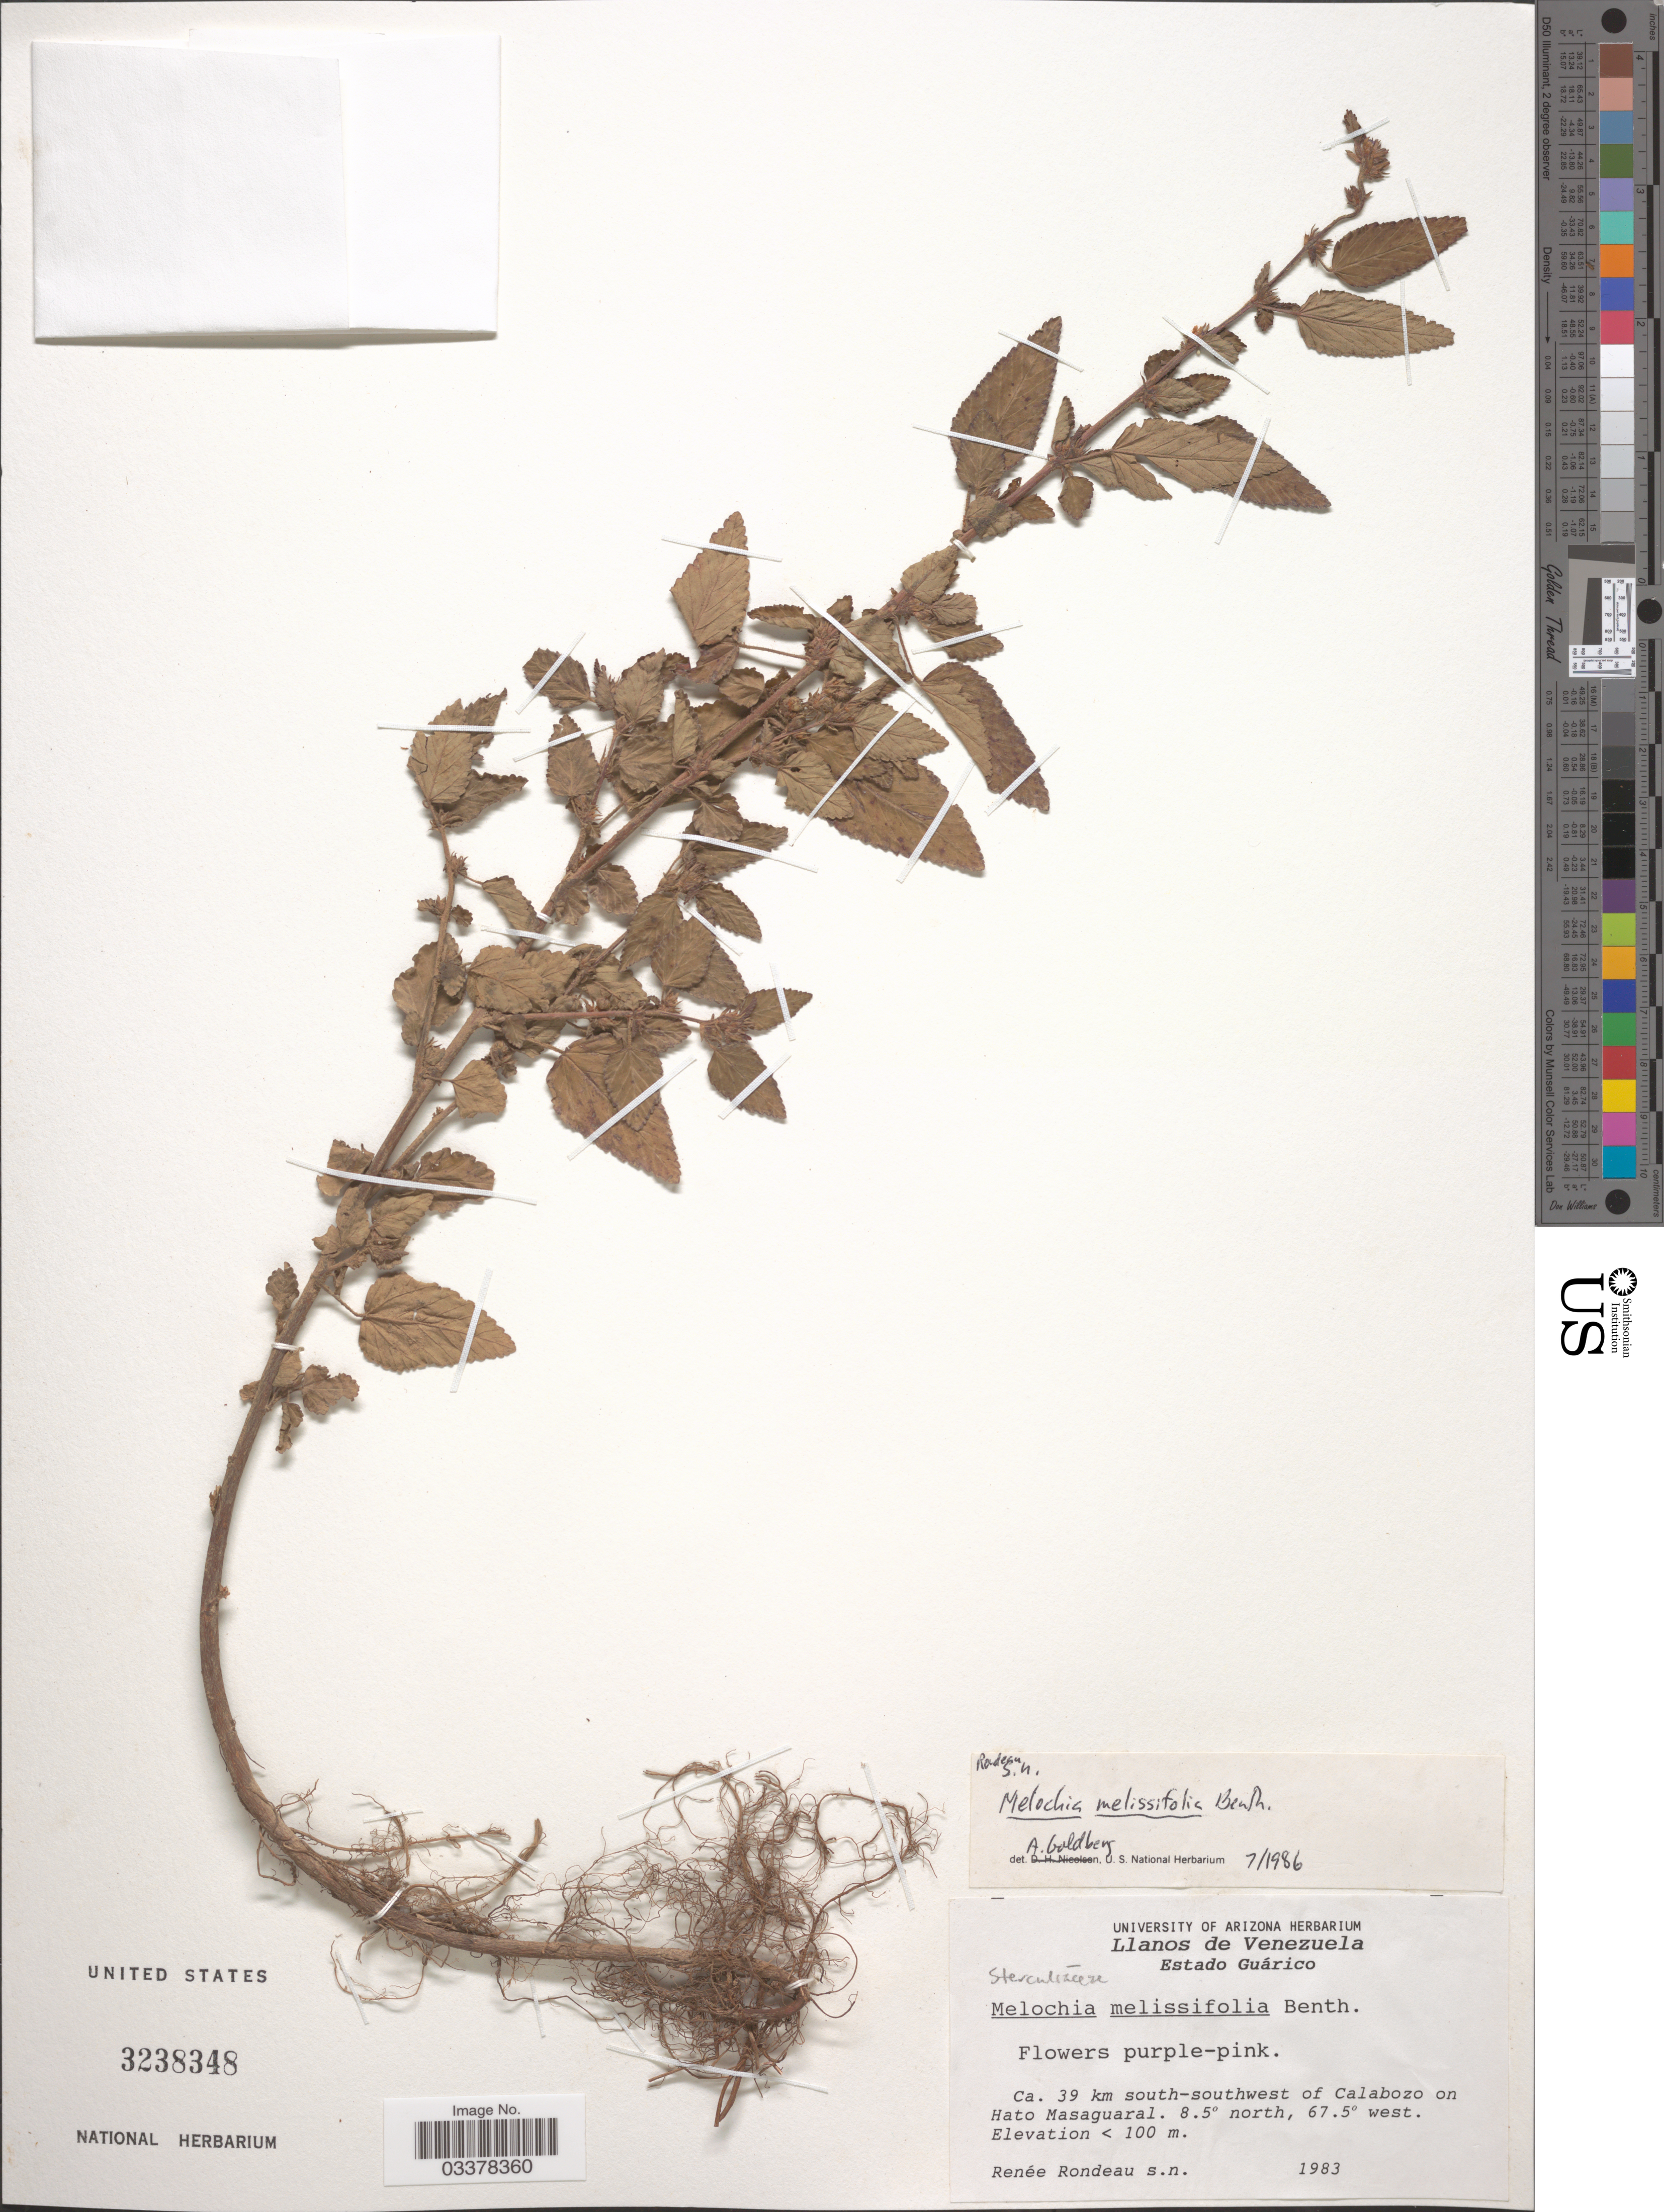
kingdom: Plantae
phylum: Tracheophyta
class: Magnoliopsida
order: Malvales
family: Malvaceae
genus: Melochia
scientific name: Melochia melissifolia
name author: Benth.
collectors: R. Rondeau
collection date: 1983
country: Venezuela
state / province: Guárico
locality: Ca. 39 km south-southwest of Calabozo on Hato Masaguaral.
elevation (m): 100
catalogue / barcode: US 3238348